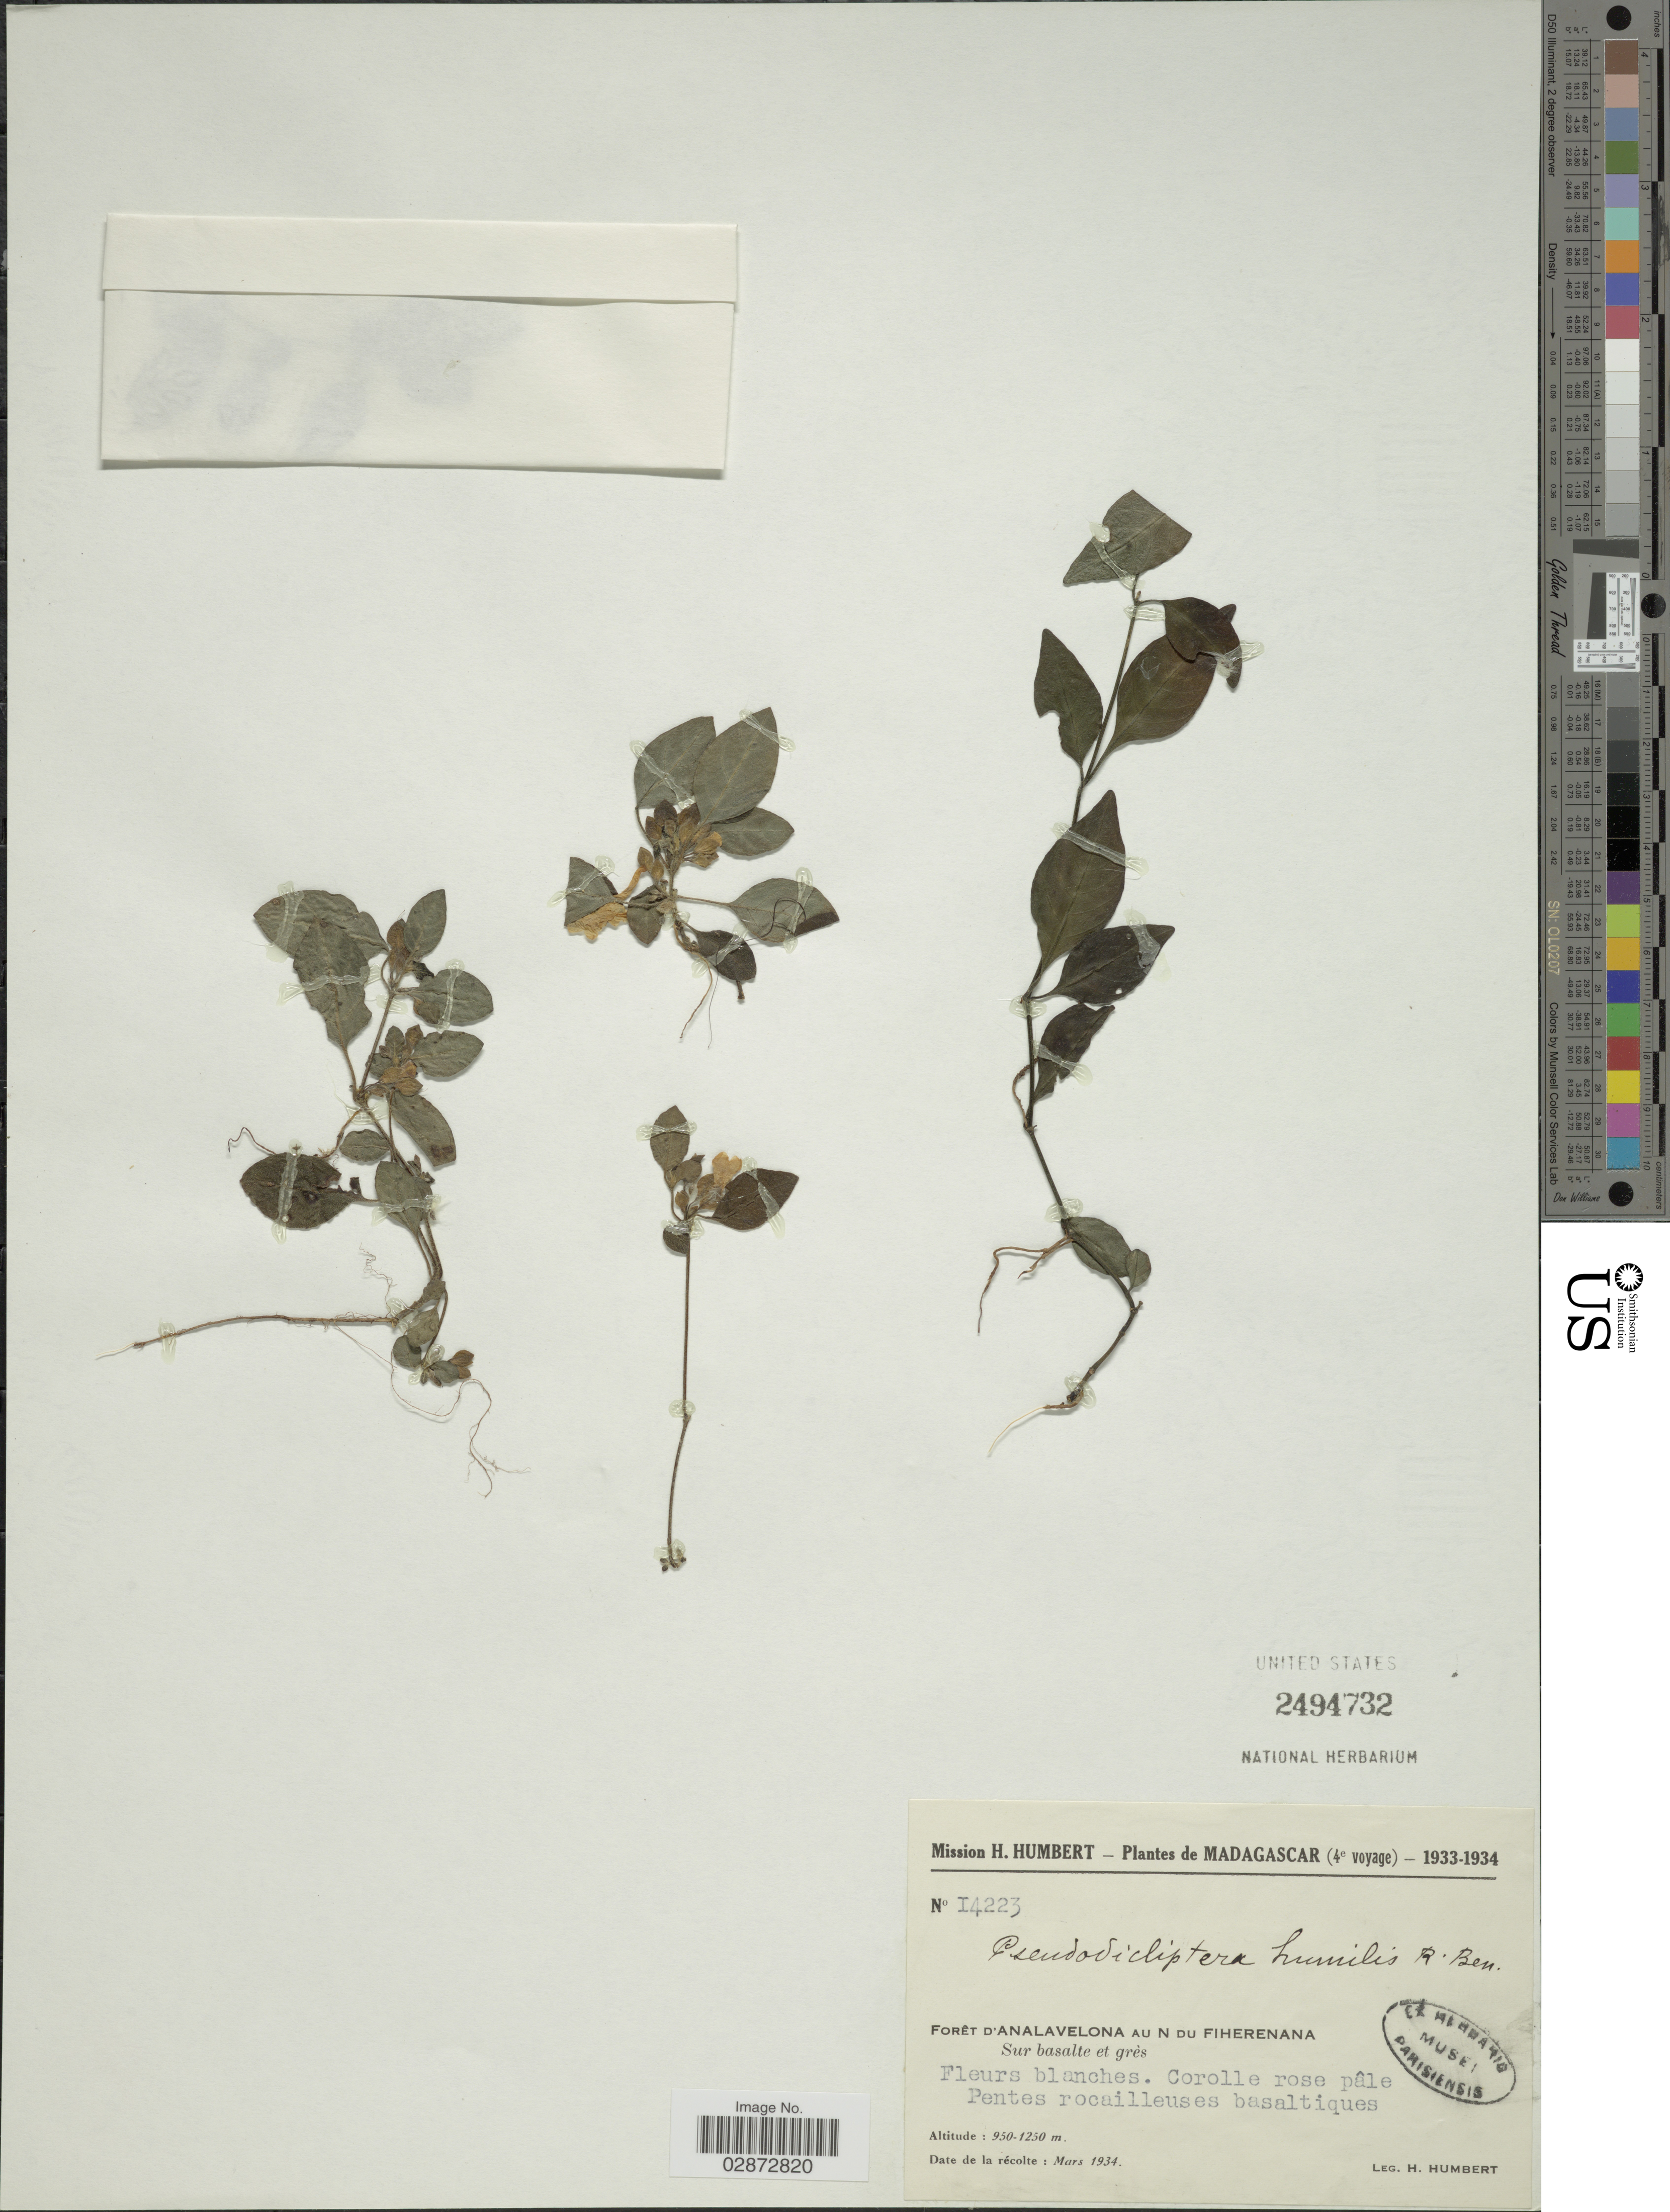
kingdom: Plantae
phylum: Tracheophyta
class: Magnoliopsida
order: Lamiales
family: Acanthaceae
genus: Pseudodicliptera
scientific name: Pseudodicliptera humilis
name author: Benoist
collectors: H. Humbert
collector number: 14223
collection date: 1934-03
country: Madagascar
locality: Forêt d'Analavelona au N du Fiherenana.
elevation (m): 950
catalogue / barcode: US 2494732